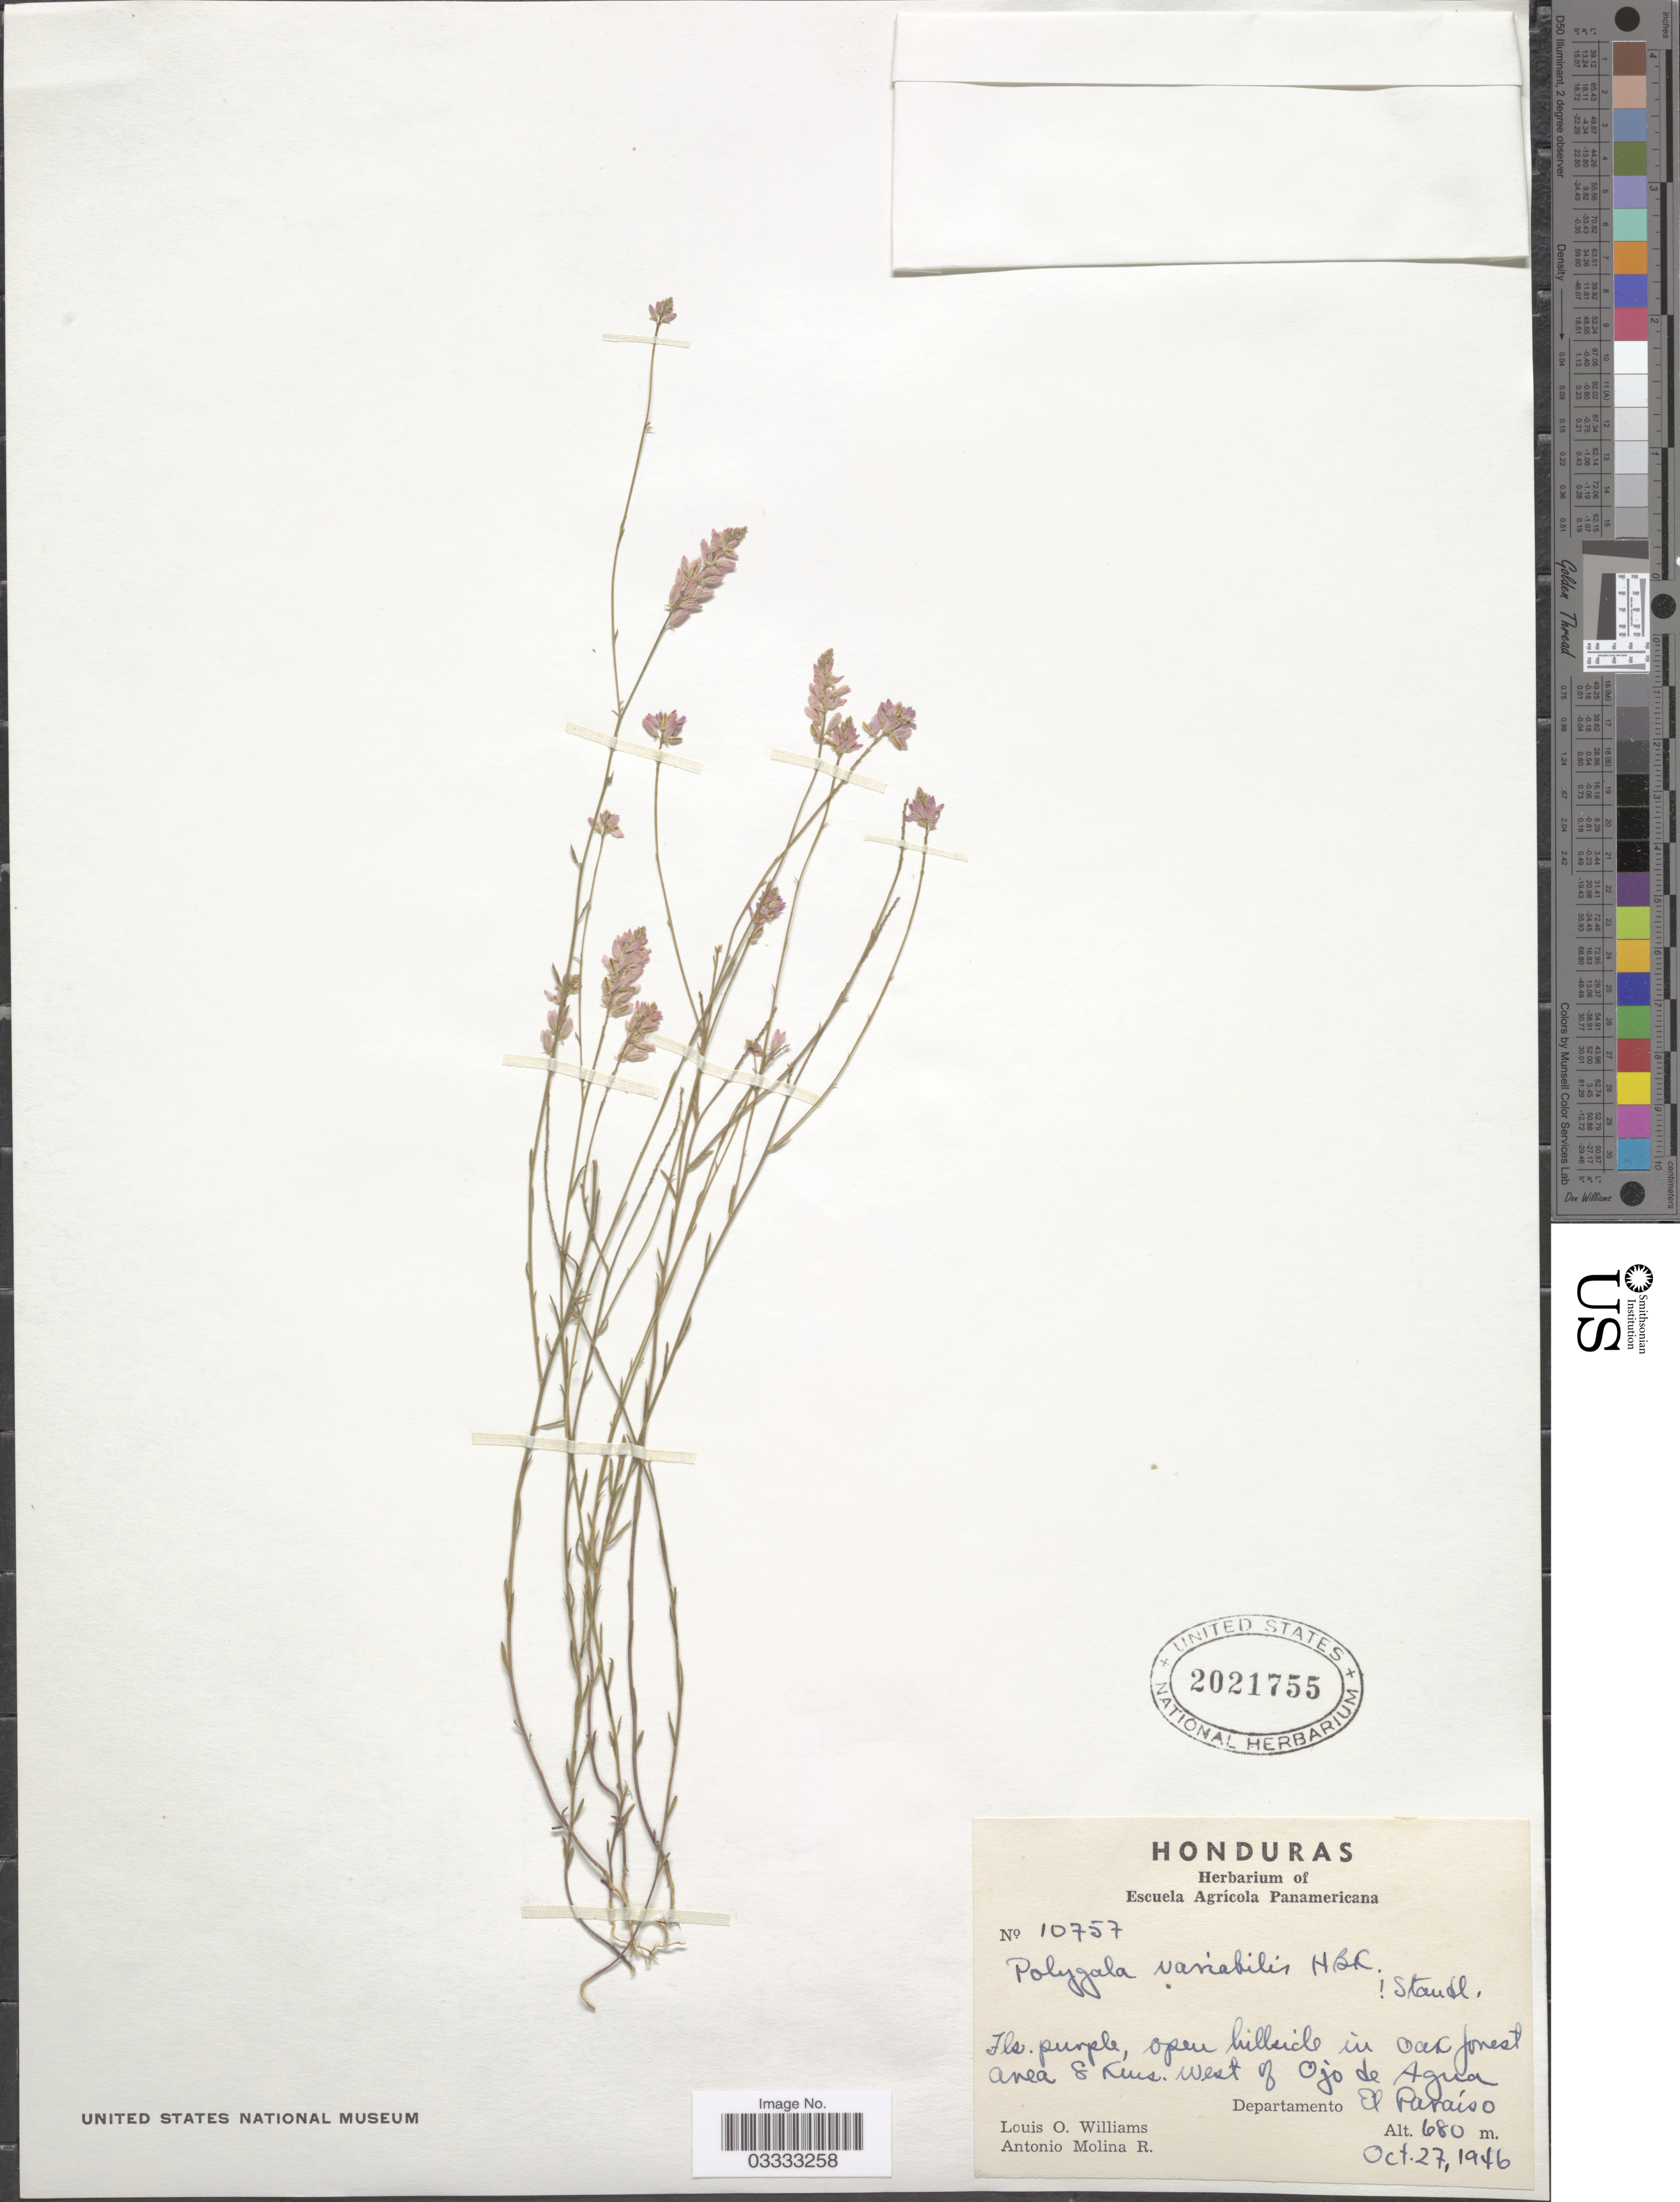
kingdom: Plantae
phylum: Tracheophyta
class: Magnoliopsida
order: Fabales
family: Polygalaceae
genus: Polygala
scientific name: Polygala variabilis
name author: Kunth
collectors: L. O. Williams & A. Molina R.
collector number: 10757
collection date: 1946-10-27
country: Honduras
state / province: El Paraíso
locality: Area 8 Kms. west of Ojo de Agua. Departamento El Paraíso.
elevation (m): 680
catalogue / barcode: US 2021755